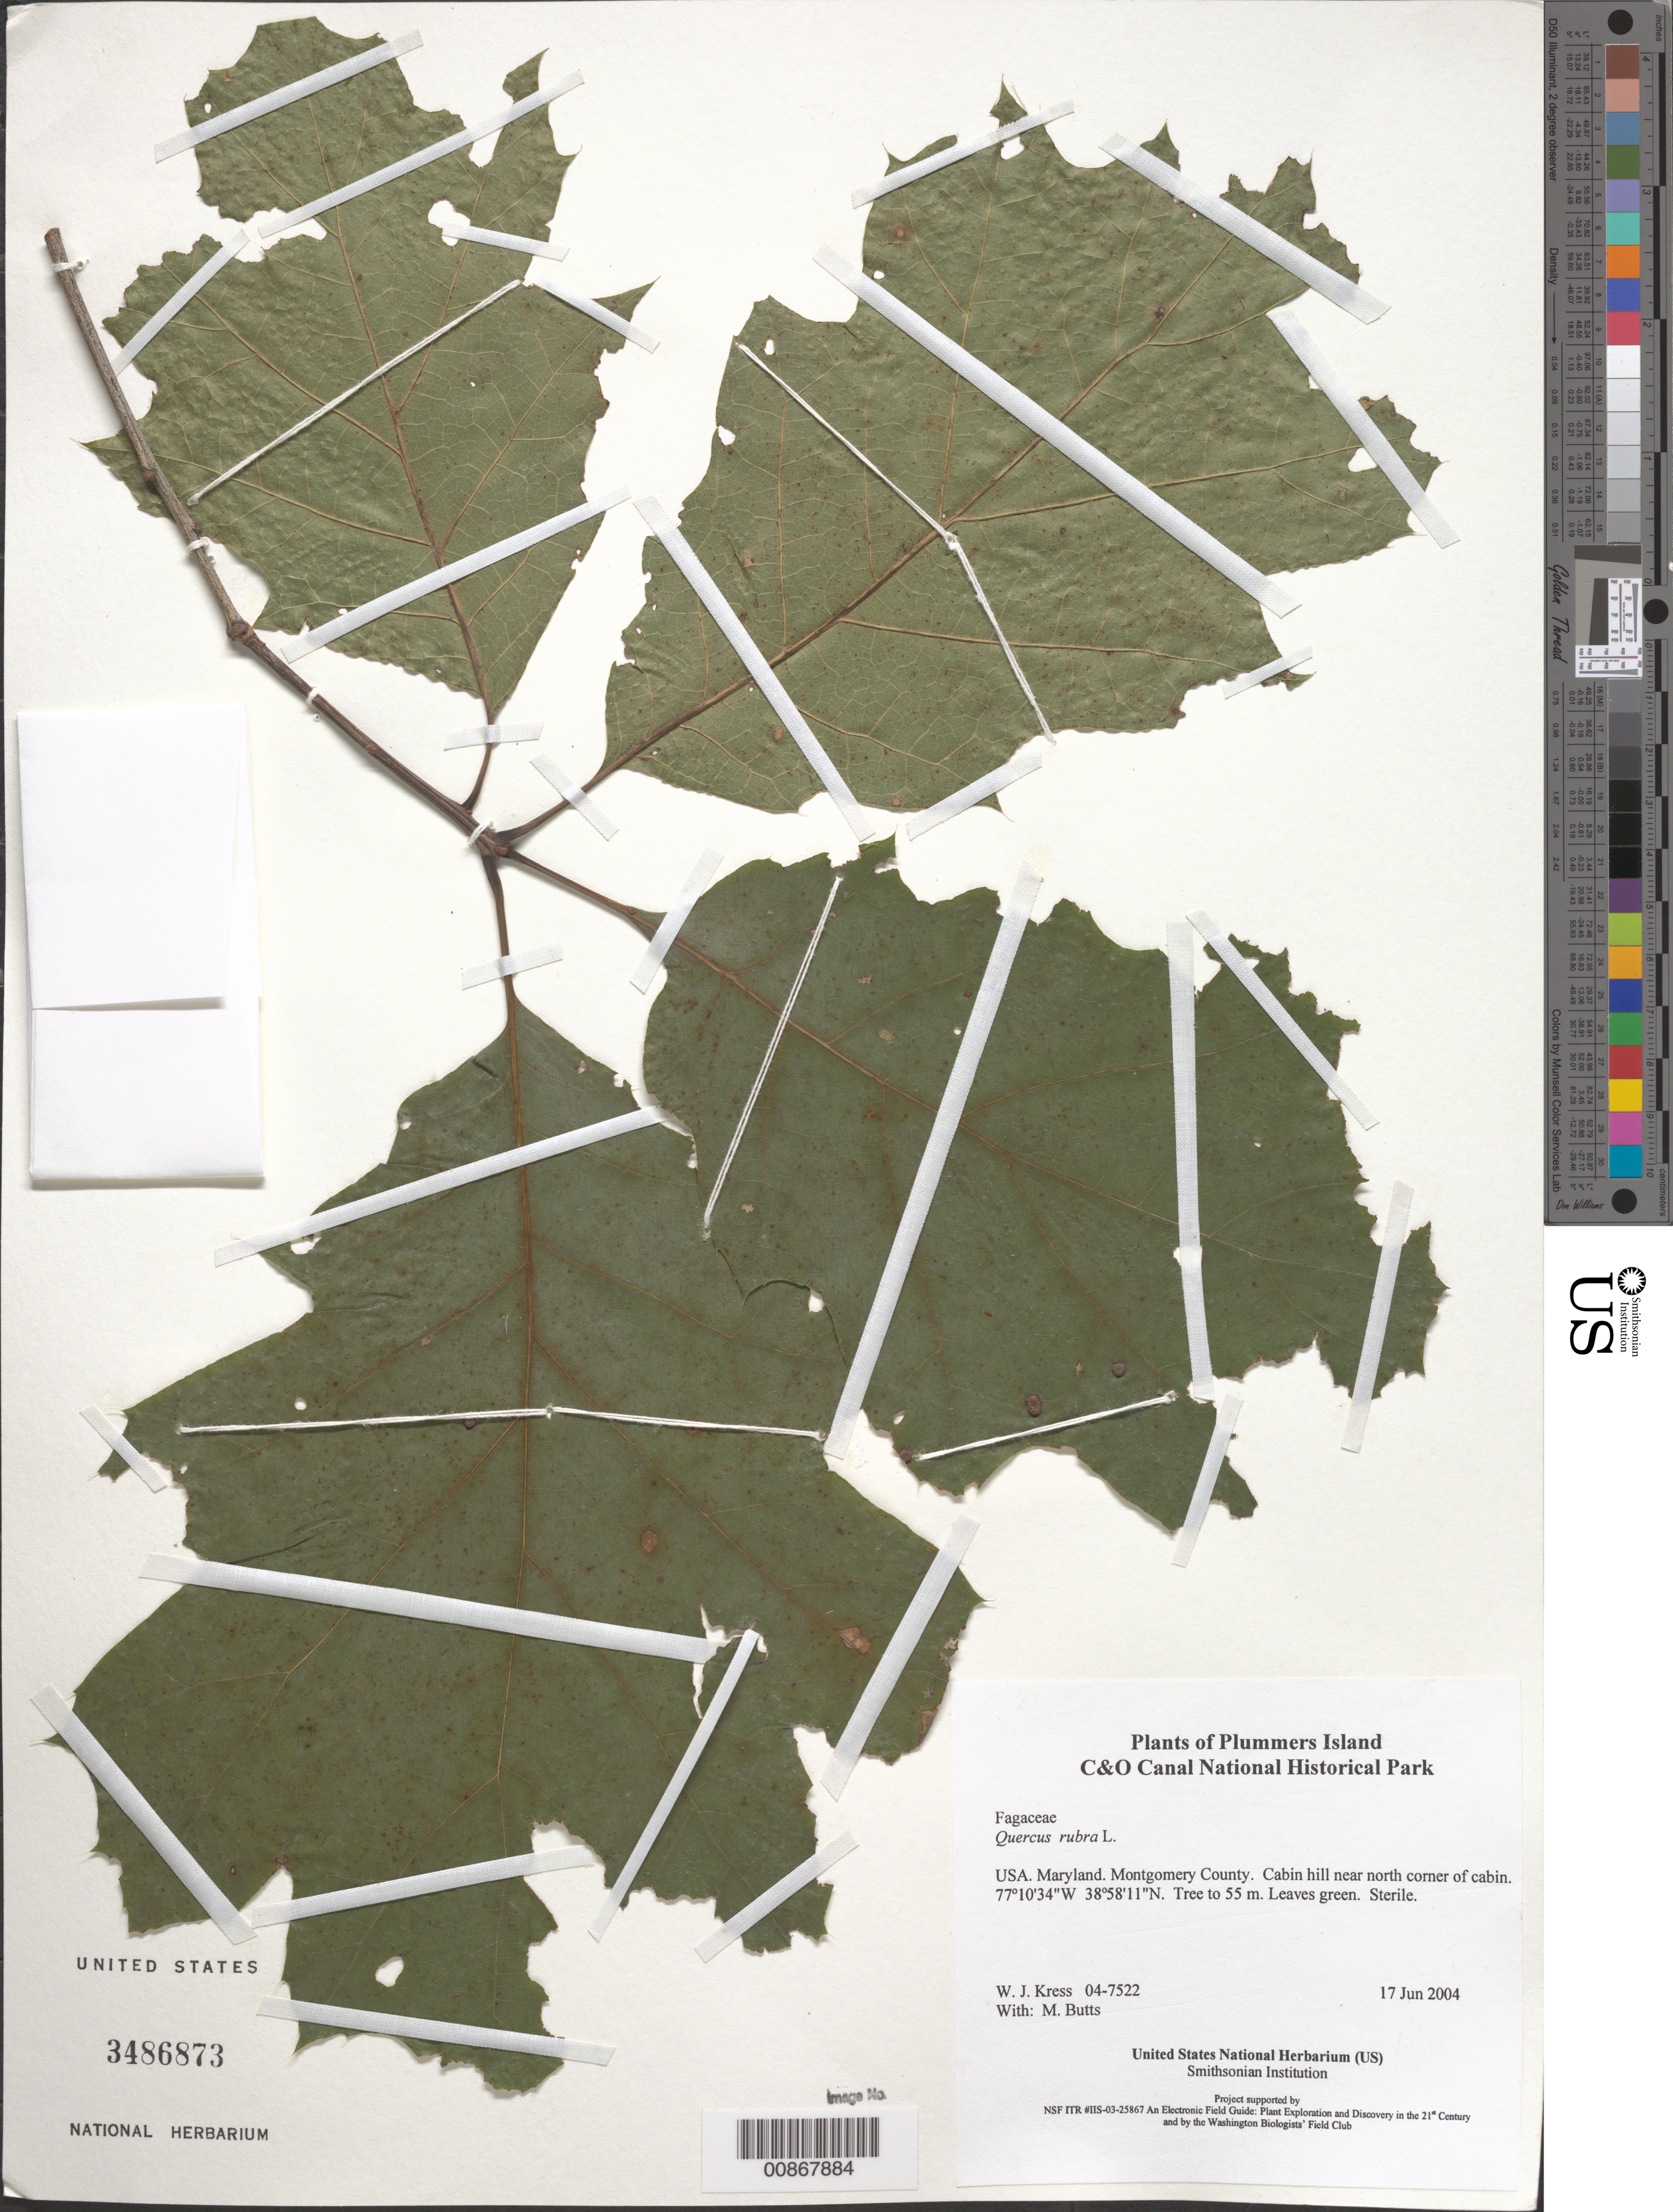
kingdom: Plantae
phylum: Tracheophyta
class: Magnoliopsida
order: Fagales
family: Fagaceae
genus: Quercus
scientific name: Quercus rubra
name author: L.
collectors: W. J. Kress & M. B. Butts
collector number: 04-7522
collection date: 2004-06-17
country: United States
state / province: Maryland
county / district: Montgomery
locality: Chesapeake and Ohio Canal National Historical Park, Plummers Island, cabin hill near north corner of cabin.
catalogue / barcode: US 3486873